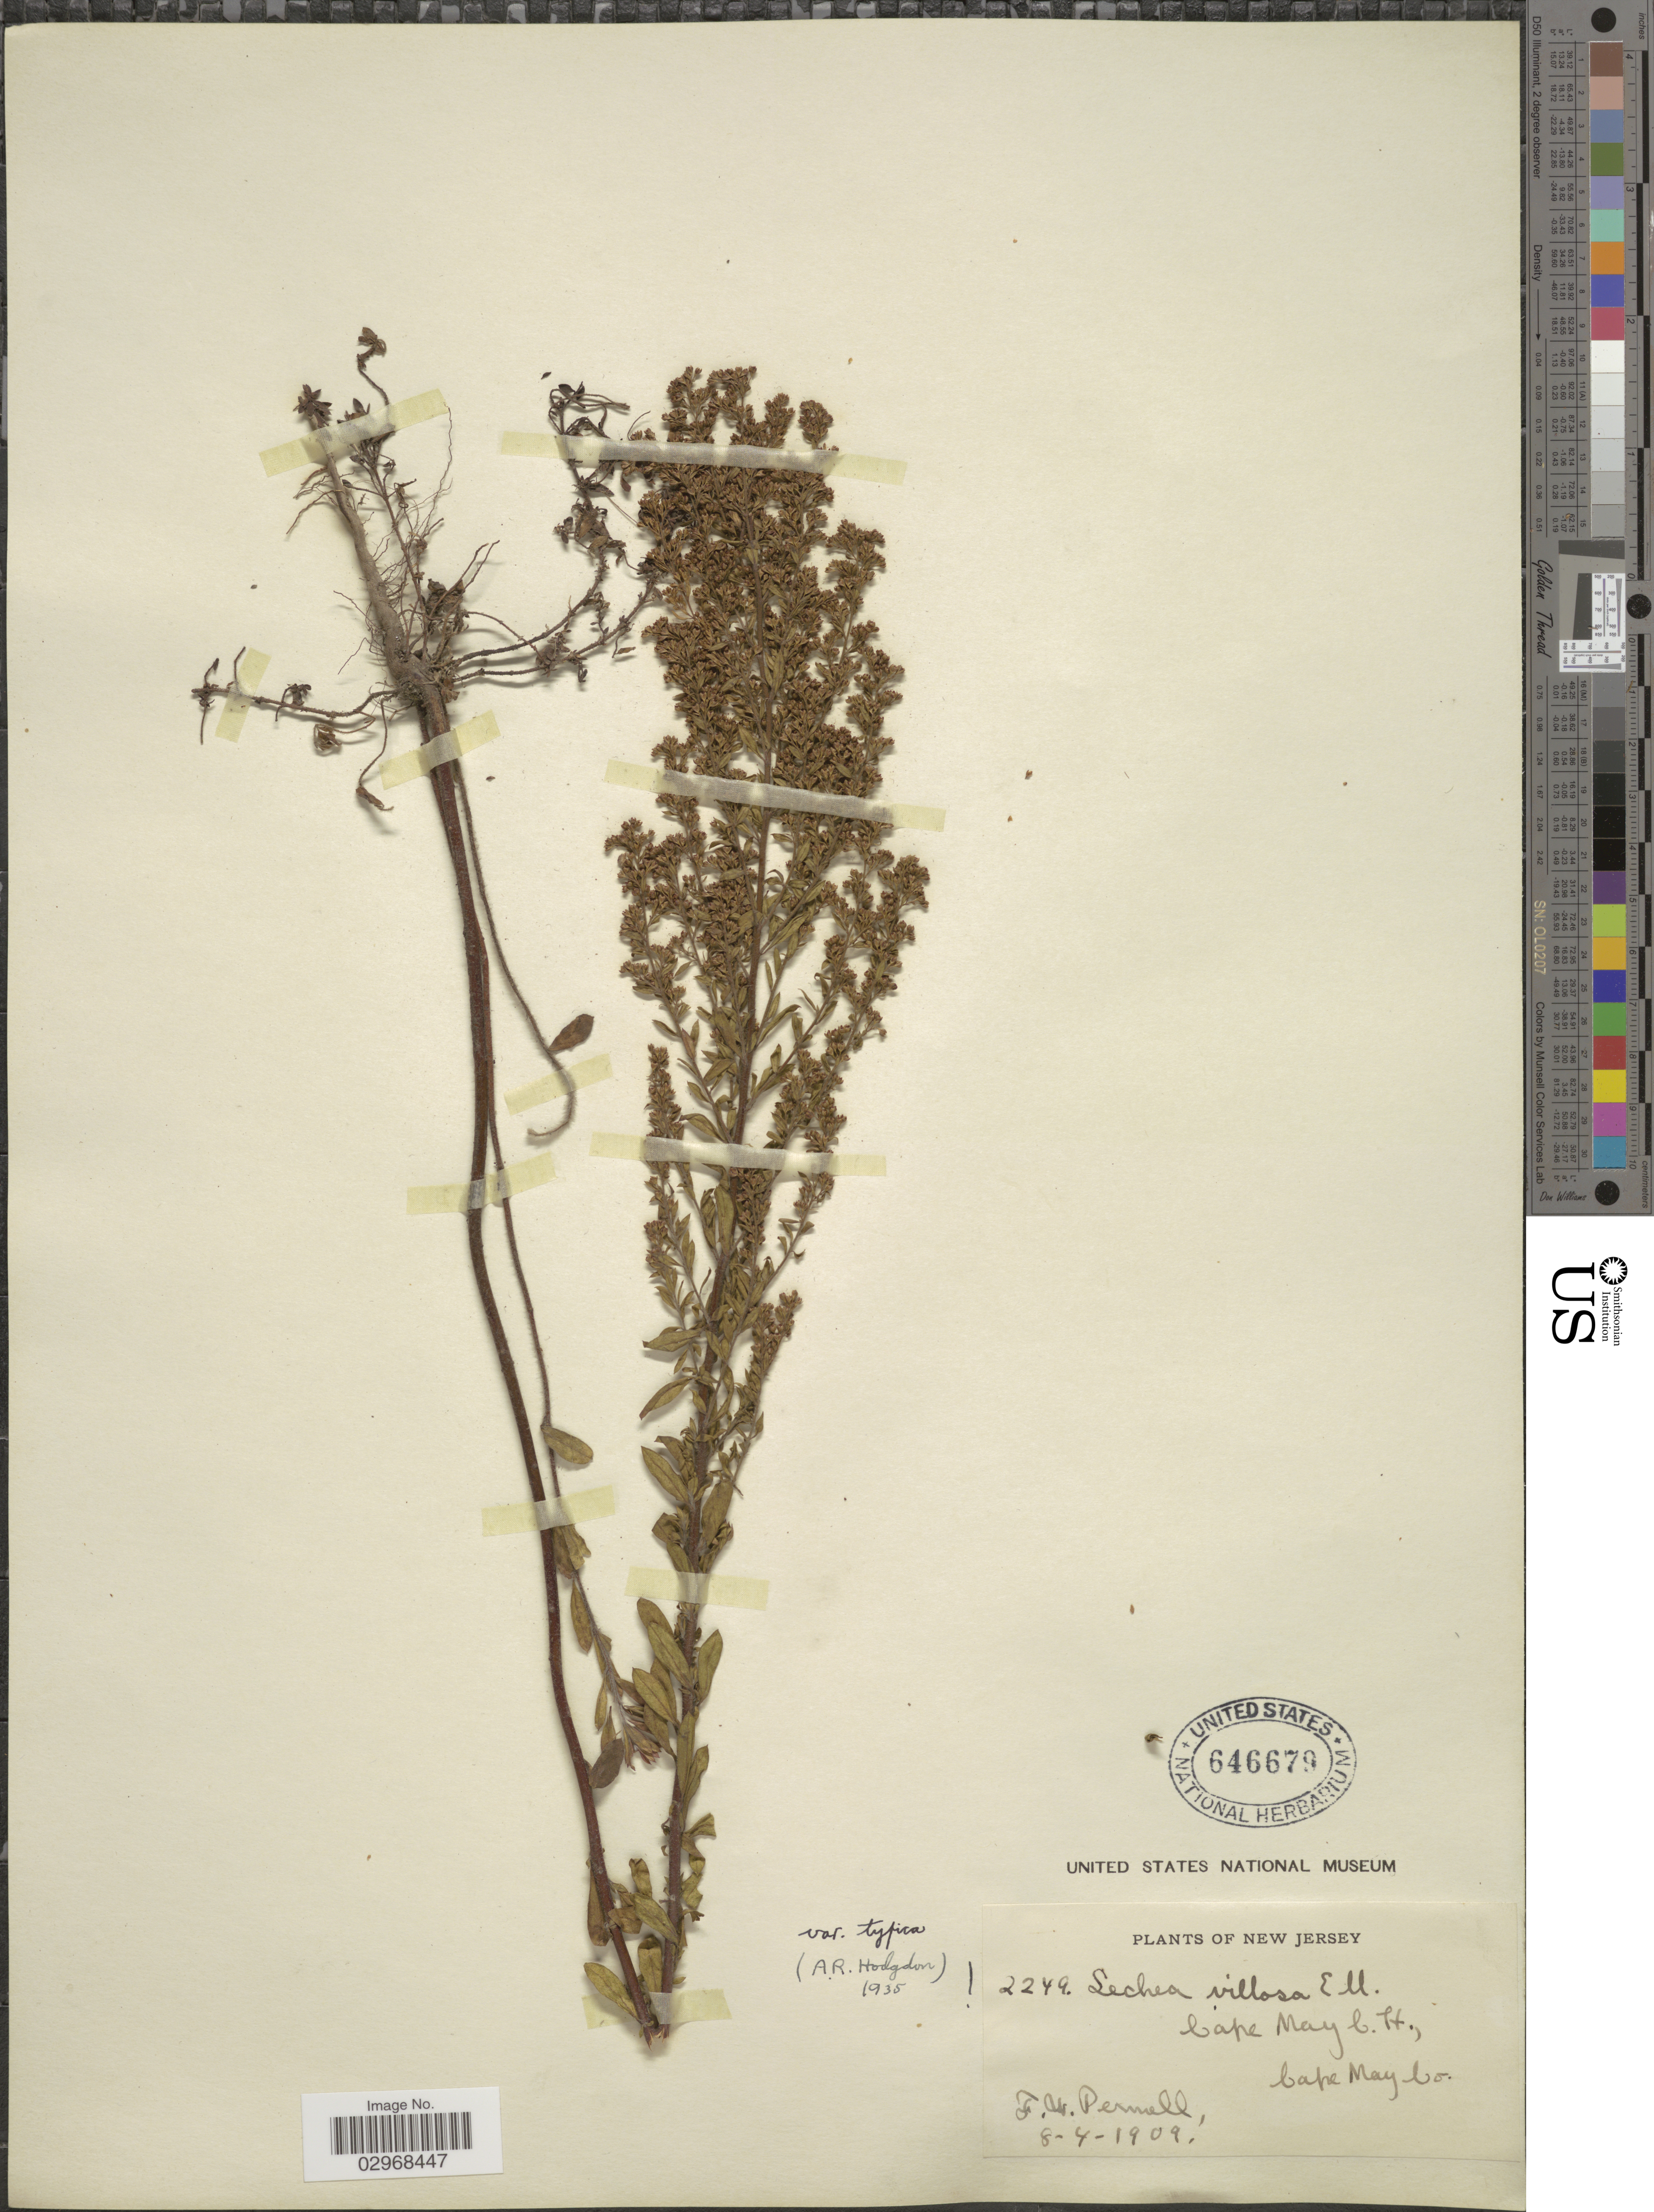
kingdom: Plantae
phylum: Tracheophyta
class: Magnoliopsida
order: Malvales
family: Cistaceae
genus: Lechea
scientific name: Lechea villosa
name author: Elliott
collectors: F. W. Pennell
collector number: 2249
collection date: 1909-04-08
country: United States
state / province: New Jersey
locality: Cape May C. H., Cape May Co.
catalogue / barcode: US 646679